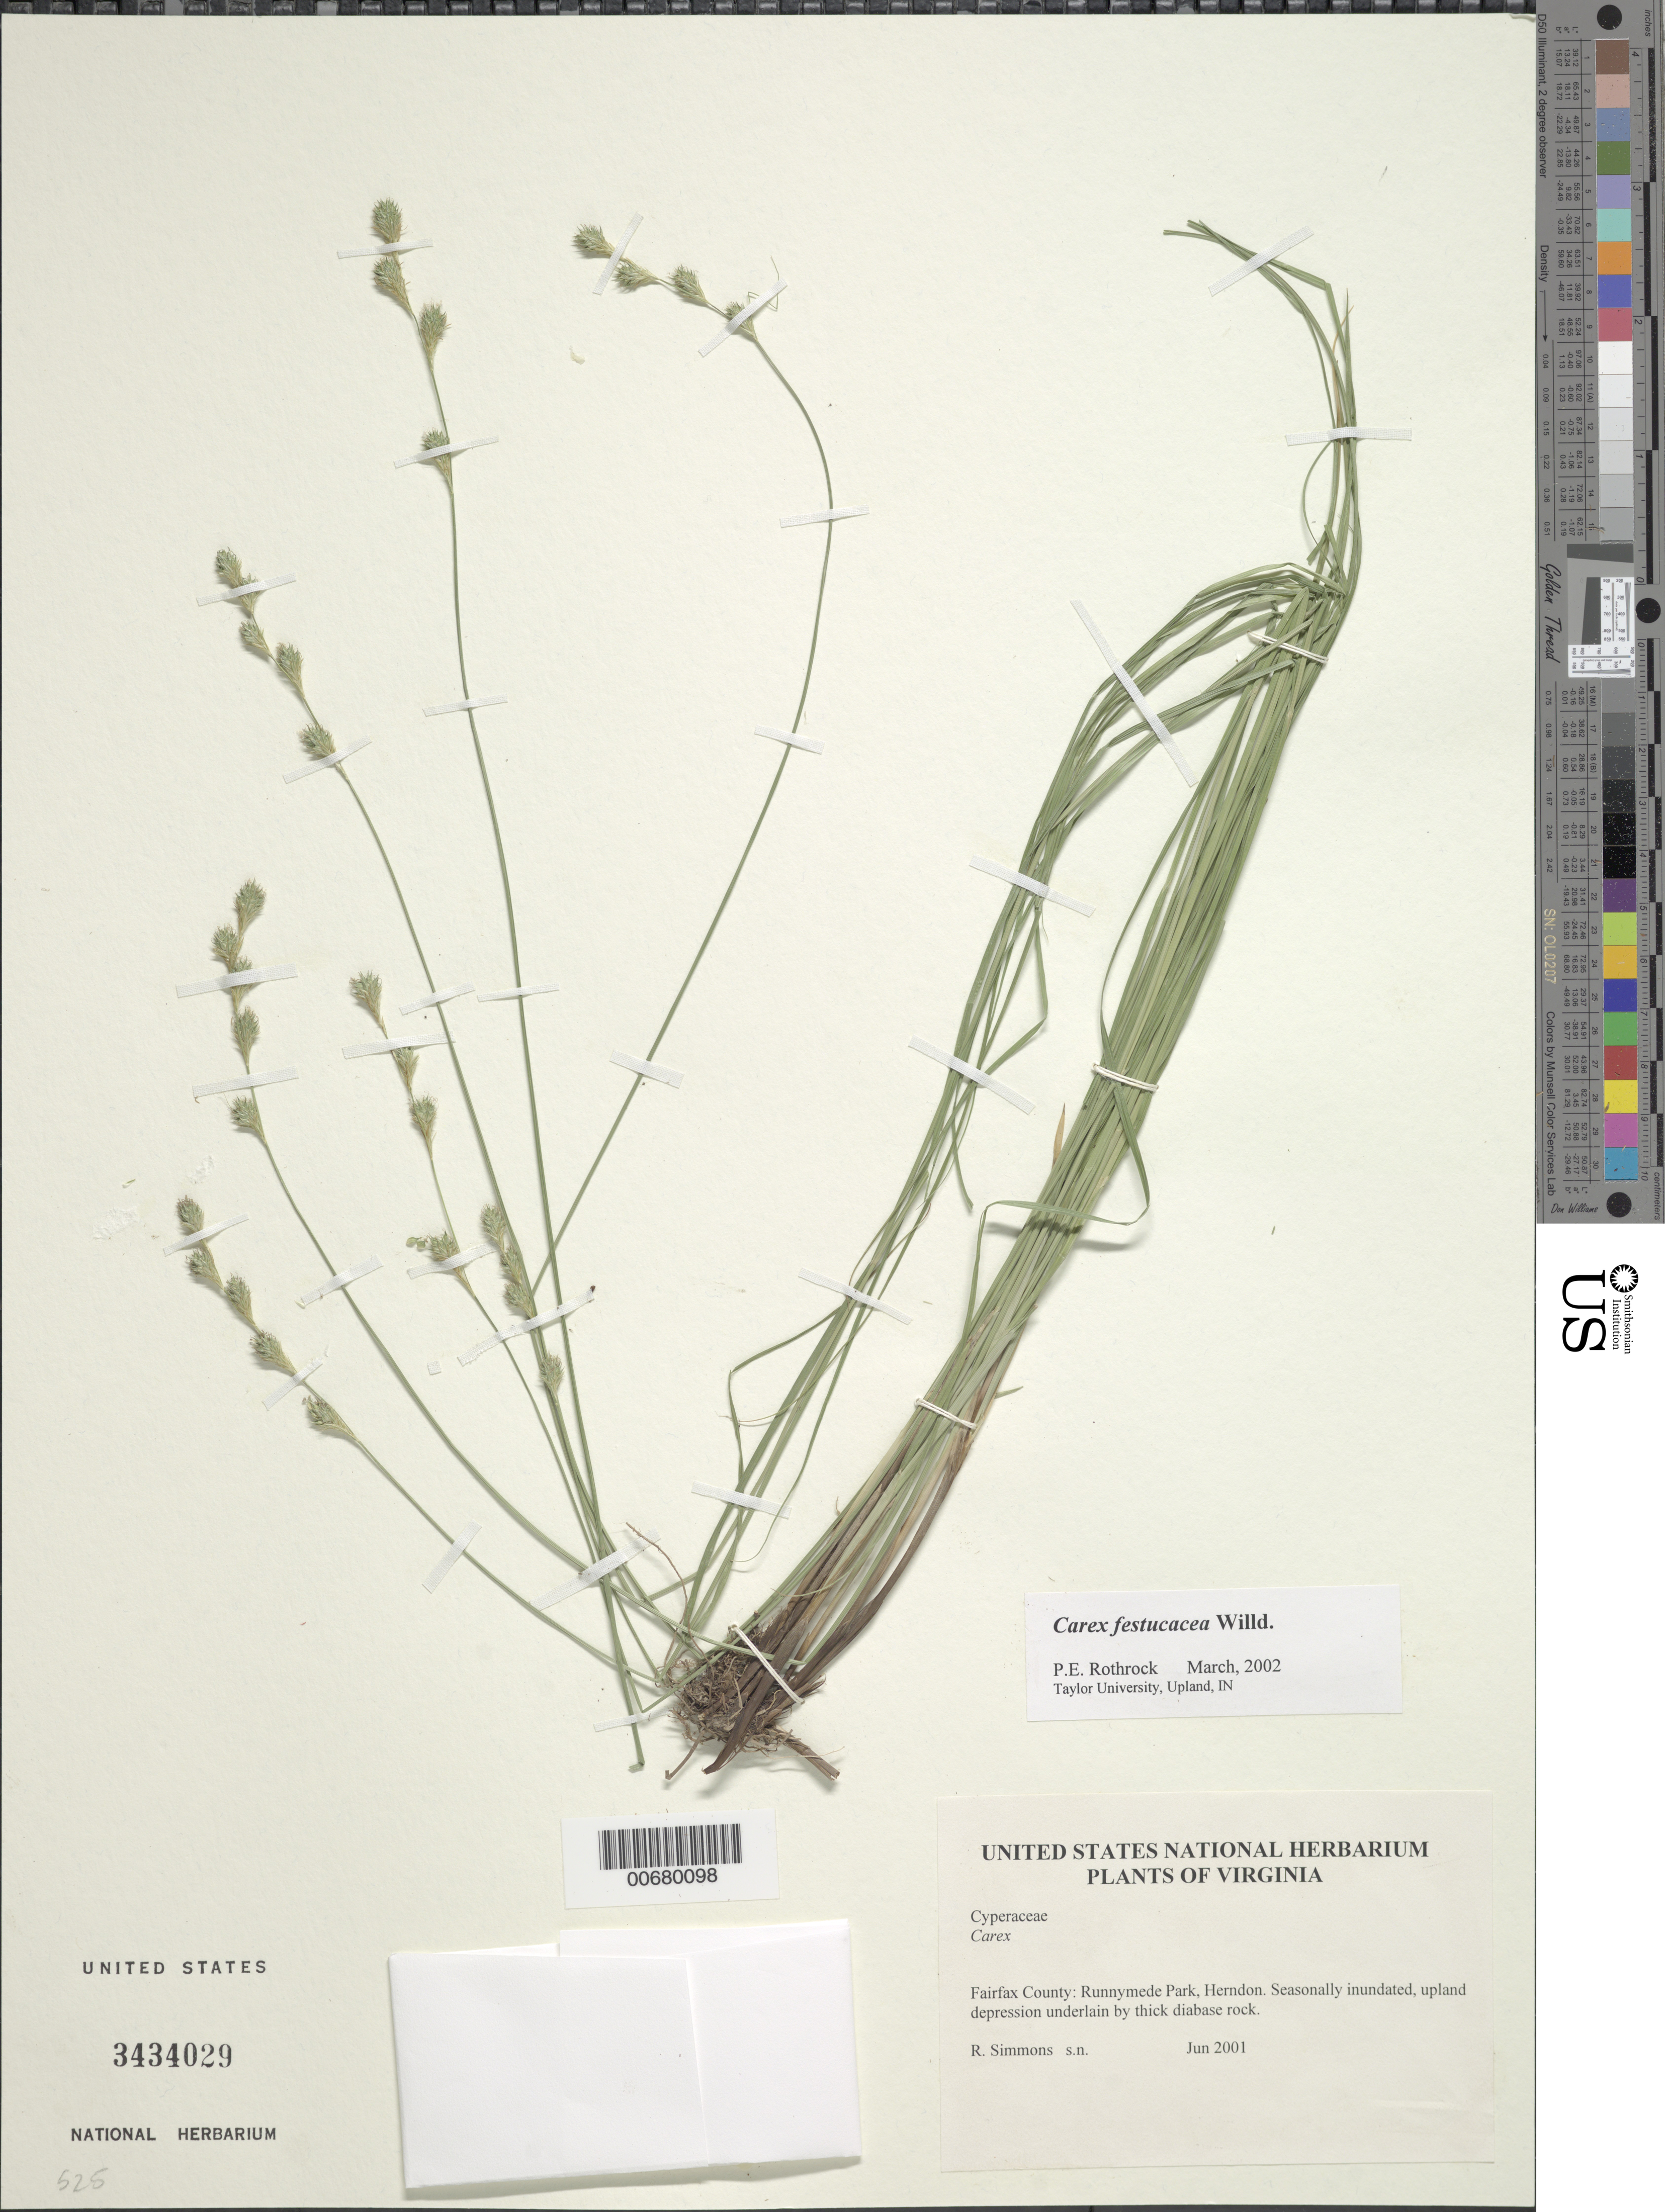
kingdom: Plantae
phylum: Tracheophyta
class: Liliopsida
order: Poales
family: Cyperaceae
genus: Carex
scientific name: Carex festucacea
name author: Willd.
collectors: R. Simmons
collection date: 2001-06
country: United States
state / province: Virginia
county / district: Fairfax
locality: Fairfax County: Runnymede Park, Herndon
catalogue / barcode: US 3434029